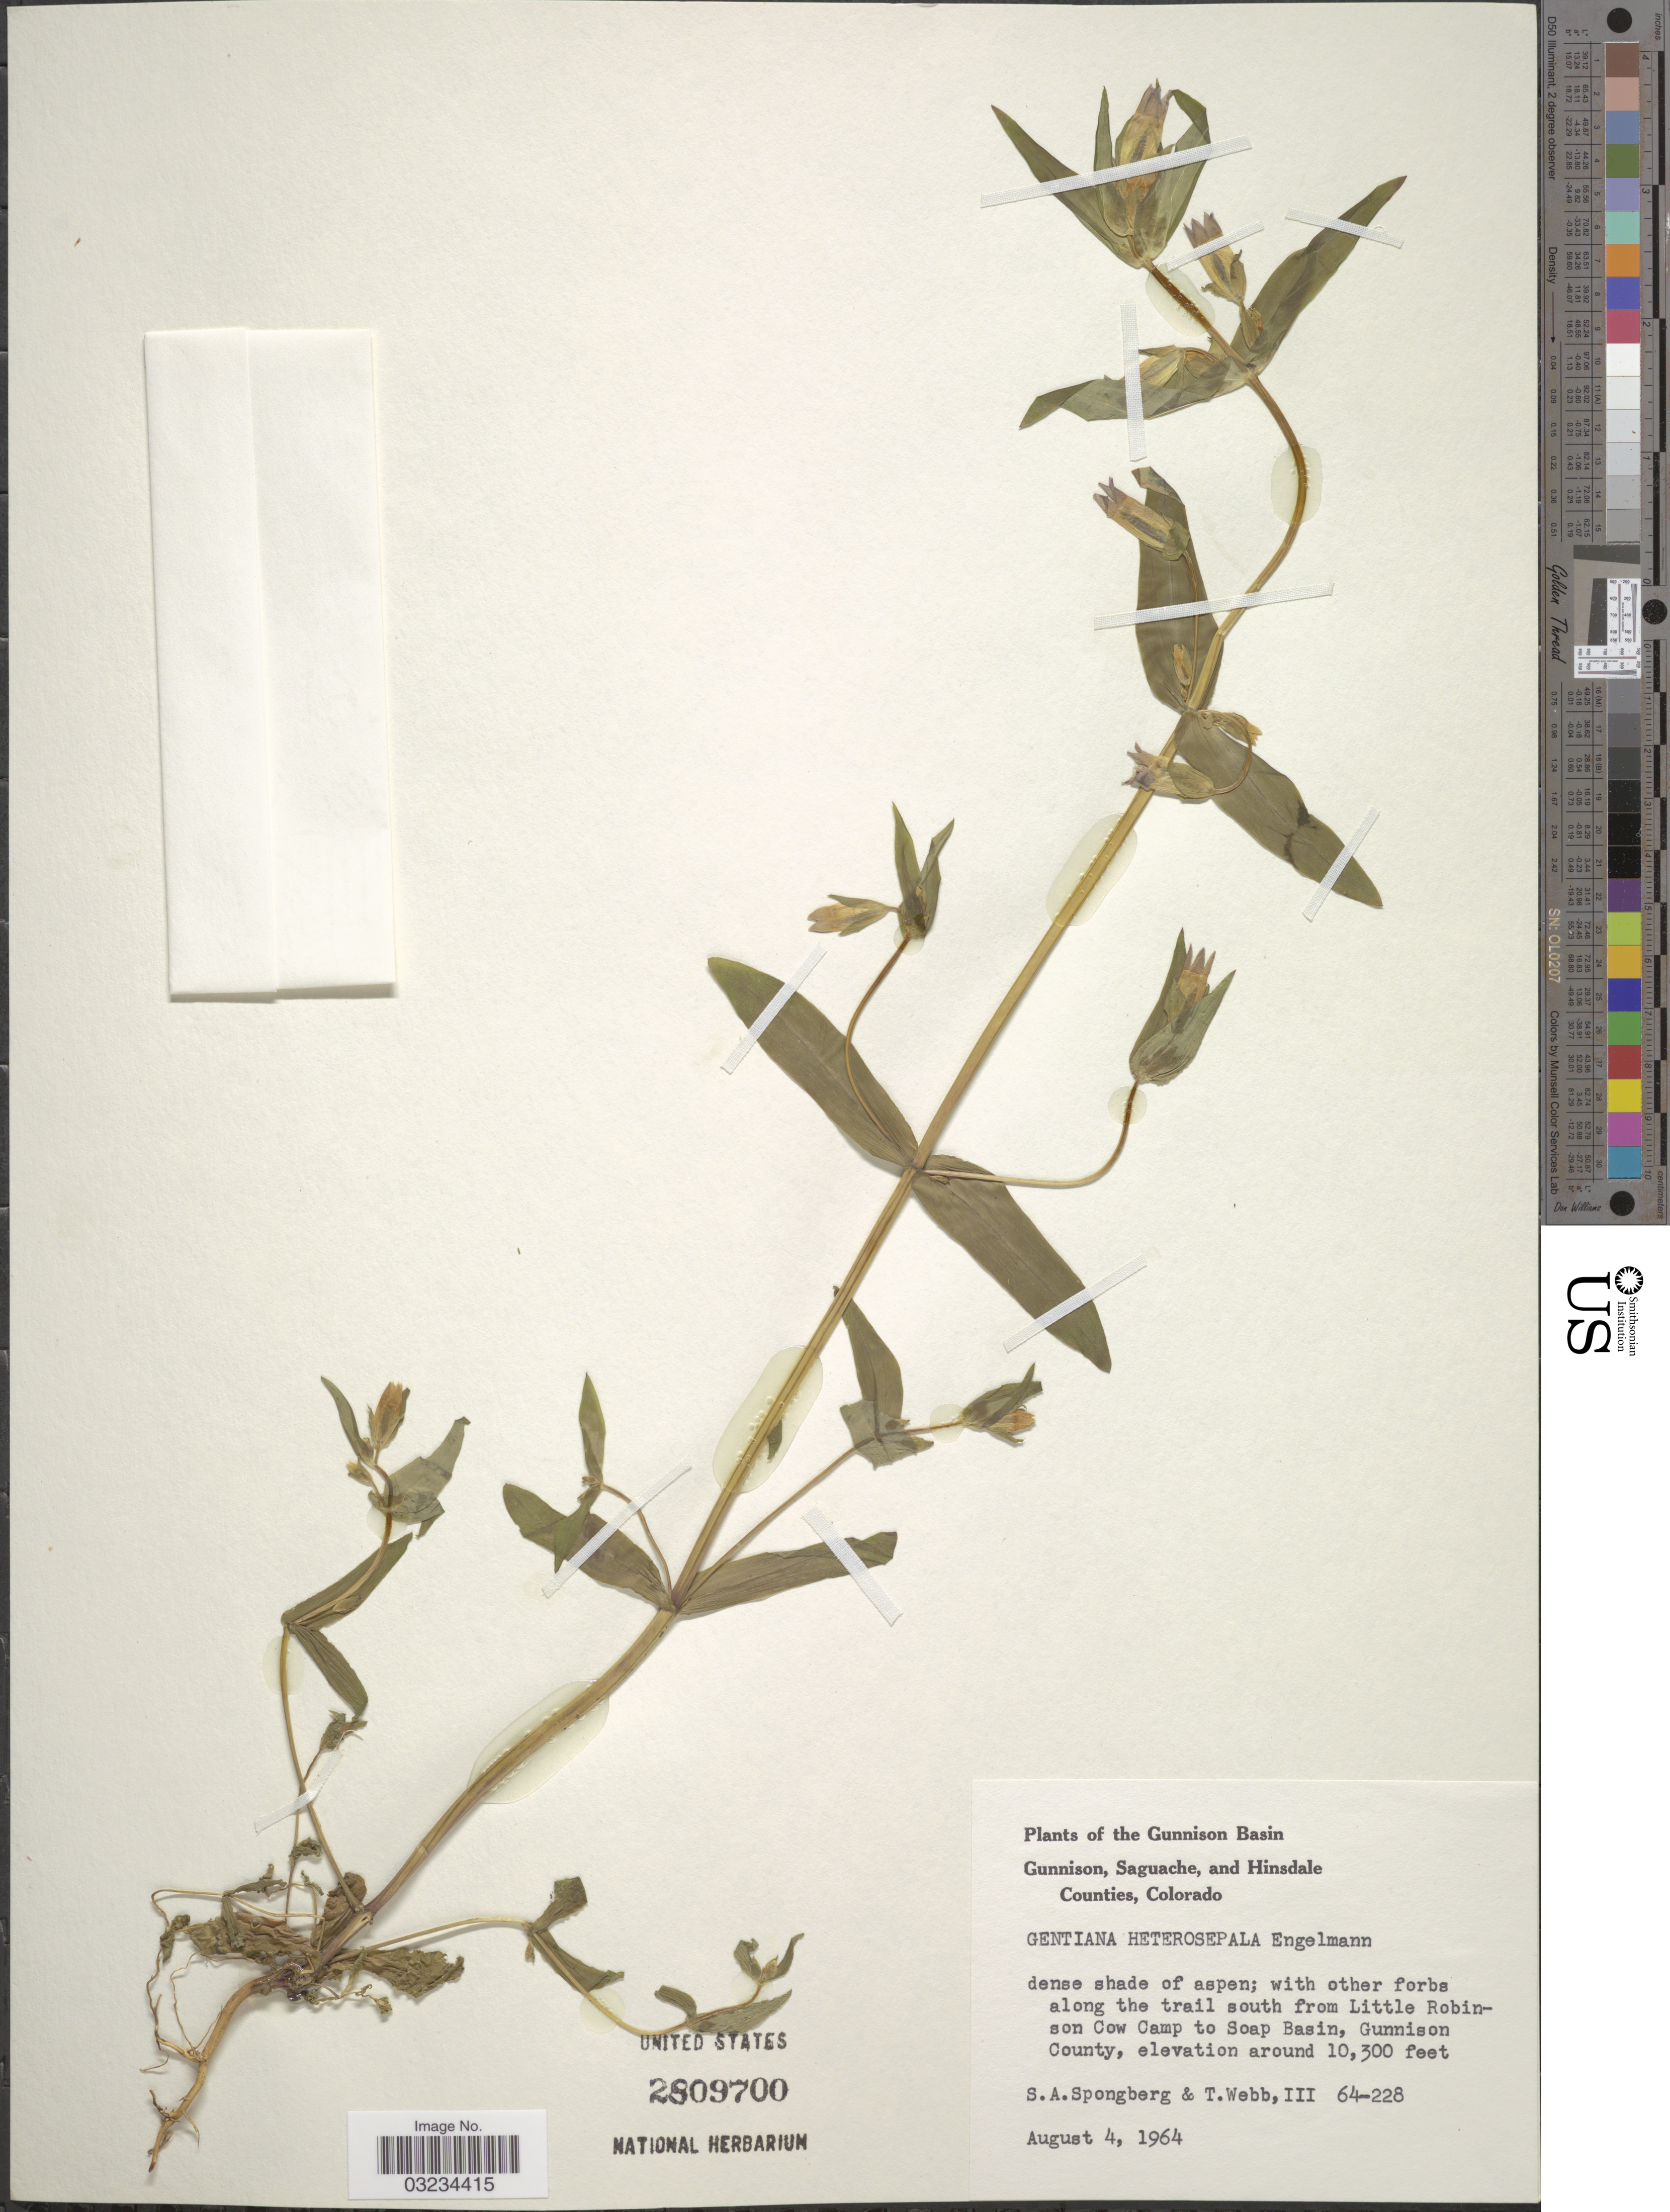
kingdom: Plantae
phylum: Tracheophyta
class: Magnoliopsida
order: Gentianales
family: Gentianaceae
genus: Gentiana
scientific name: Gentiana heterosepala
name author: Engelm.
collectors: S. A.Spongberg & T. Webb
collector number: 64-228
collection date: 1964-08-04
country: United States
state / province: Colorado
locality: Gunnison Basin. Along the trail south from Little Robinson Cow Camp to Soap Basin, Gunnison County.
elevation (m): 3139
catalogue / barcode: US 2809700